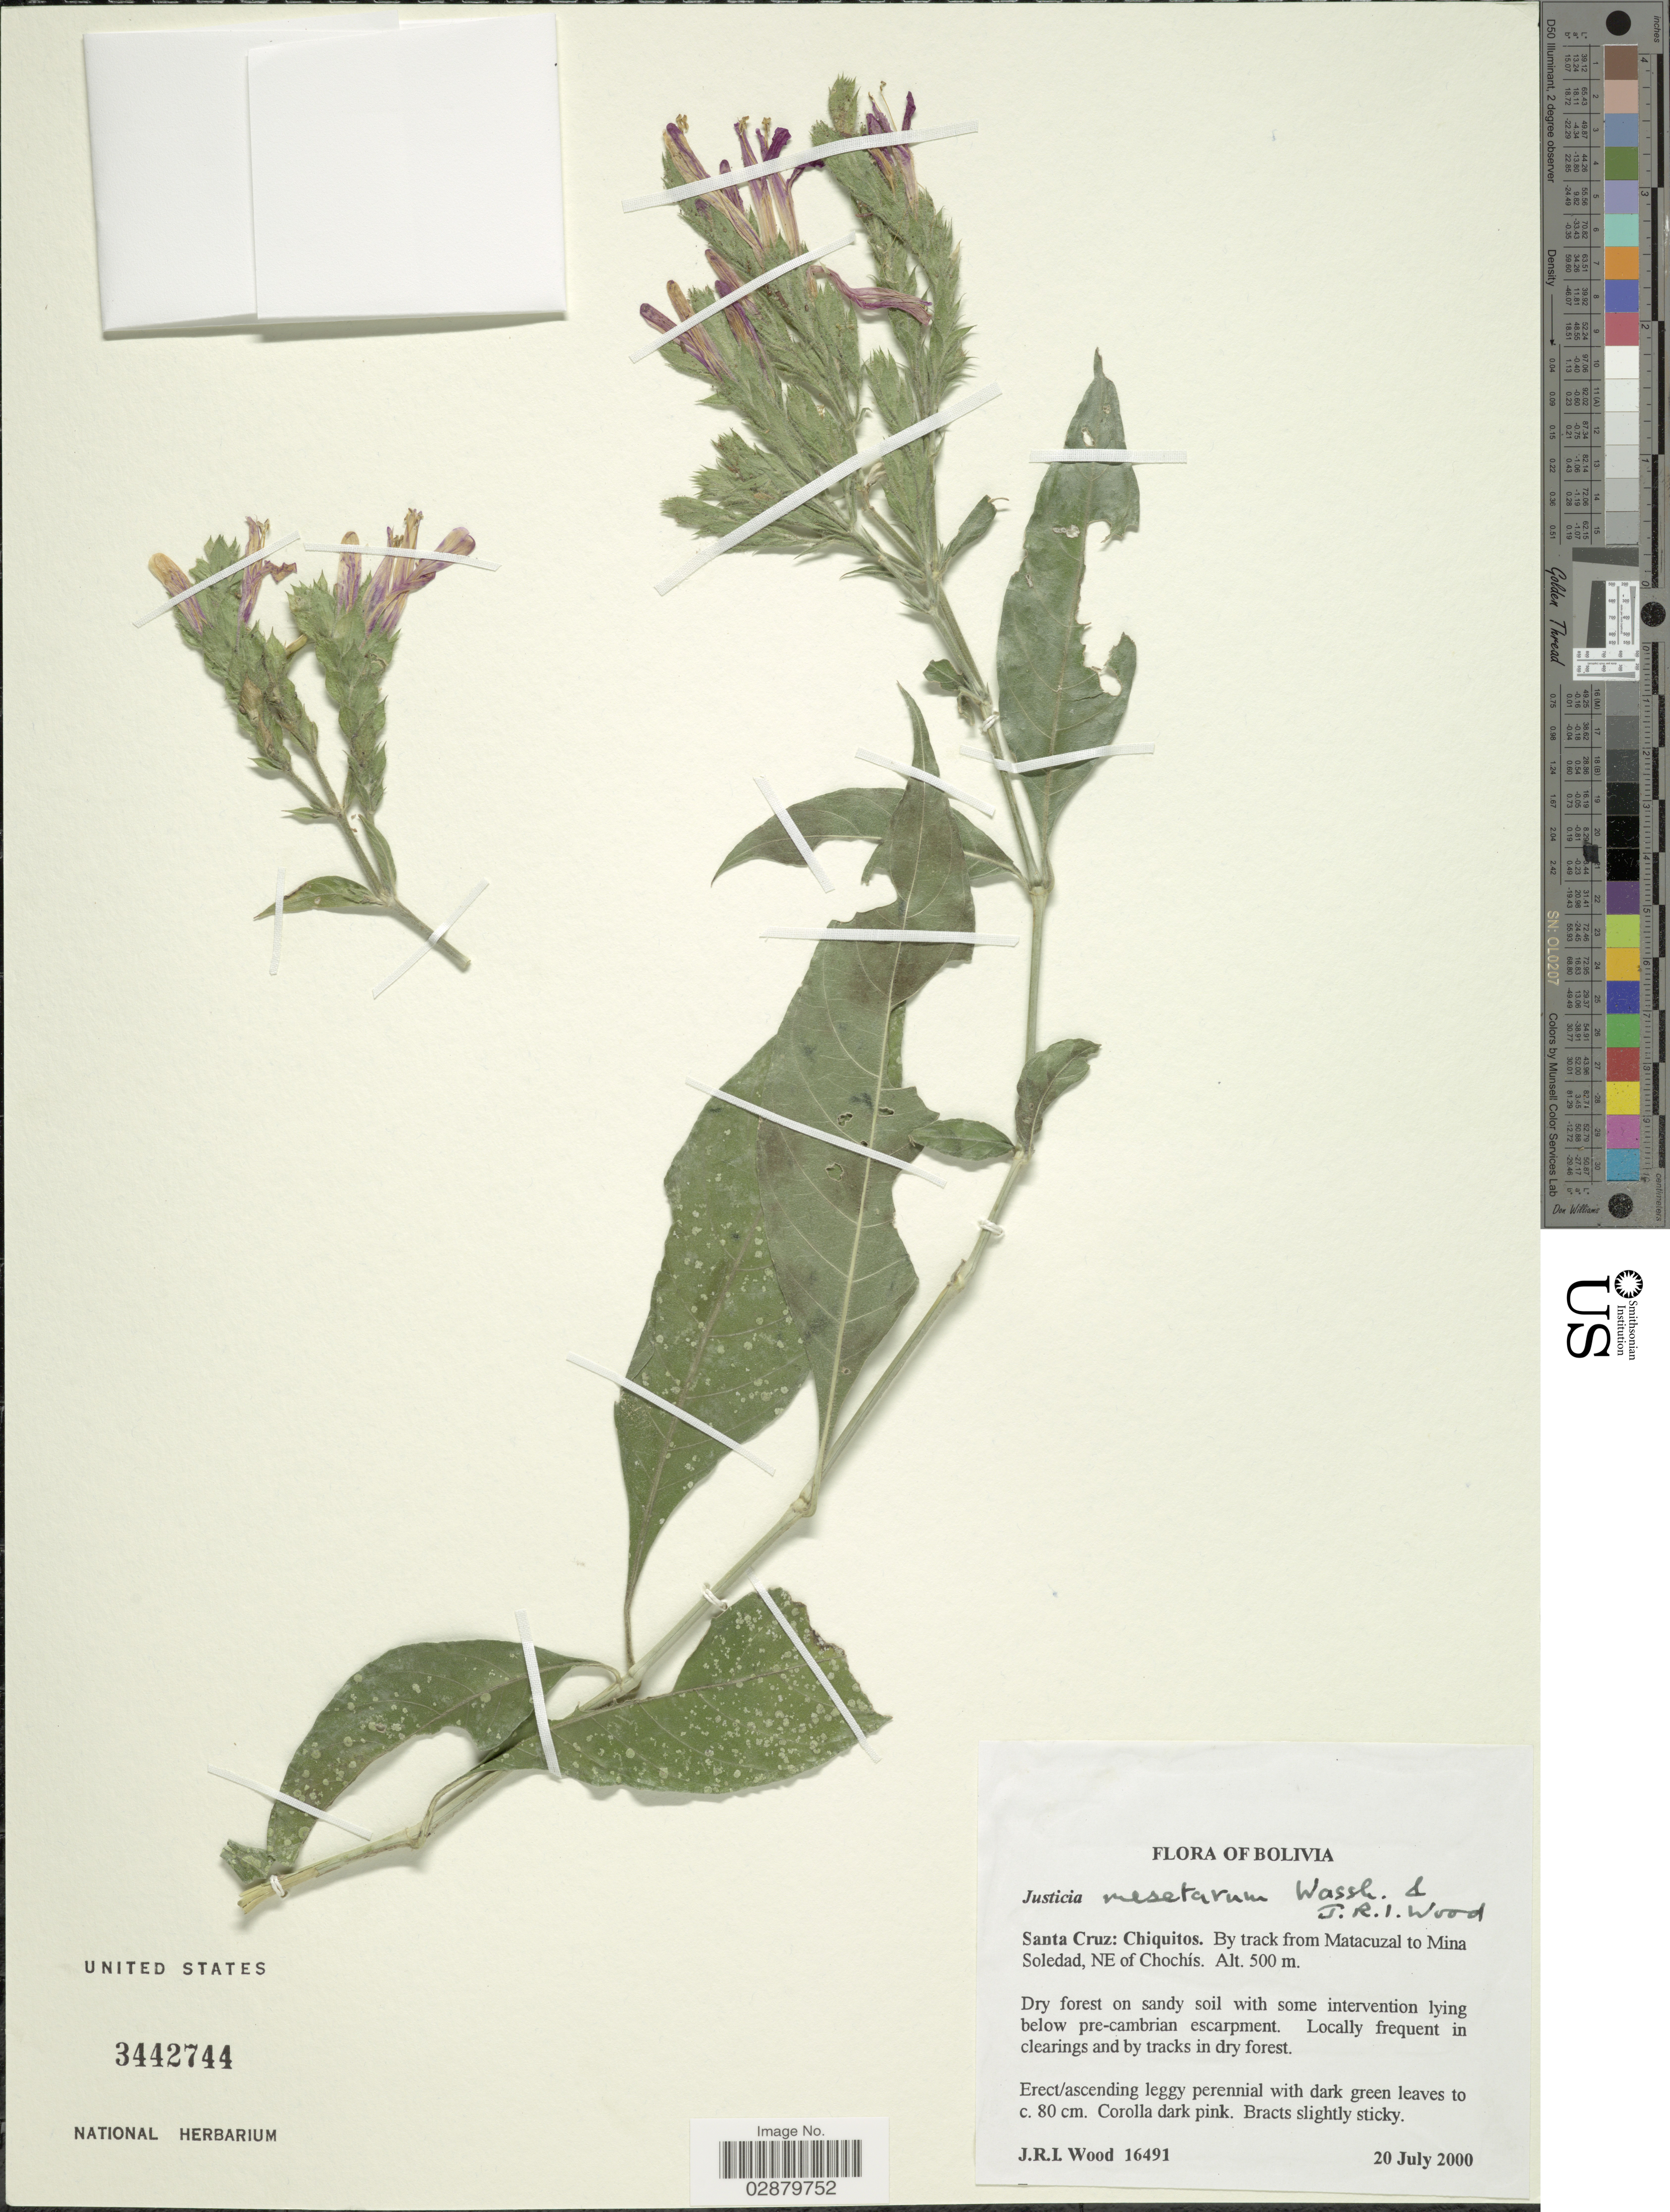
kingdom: Plantae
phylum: Tracheophyta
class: Magnoliopsida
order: Lamiales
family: Acanthaceae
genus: Justicia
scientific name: Justicia mesetarum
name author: Wassh. & J.R.I. Wood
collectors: J. R. I. Wood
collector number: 16491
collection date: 2000-07-20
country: Bolivia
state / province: Santa Cruz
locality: Chiquitos. By track from Matacuzal to Mina Soledad, NE of Chochís.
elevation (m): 500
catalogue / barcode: US 3442744